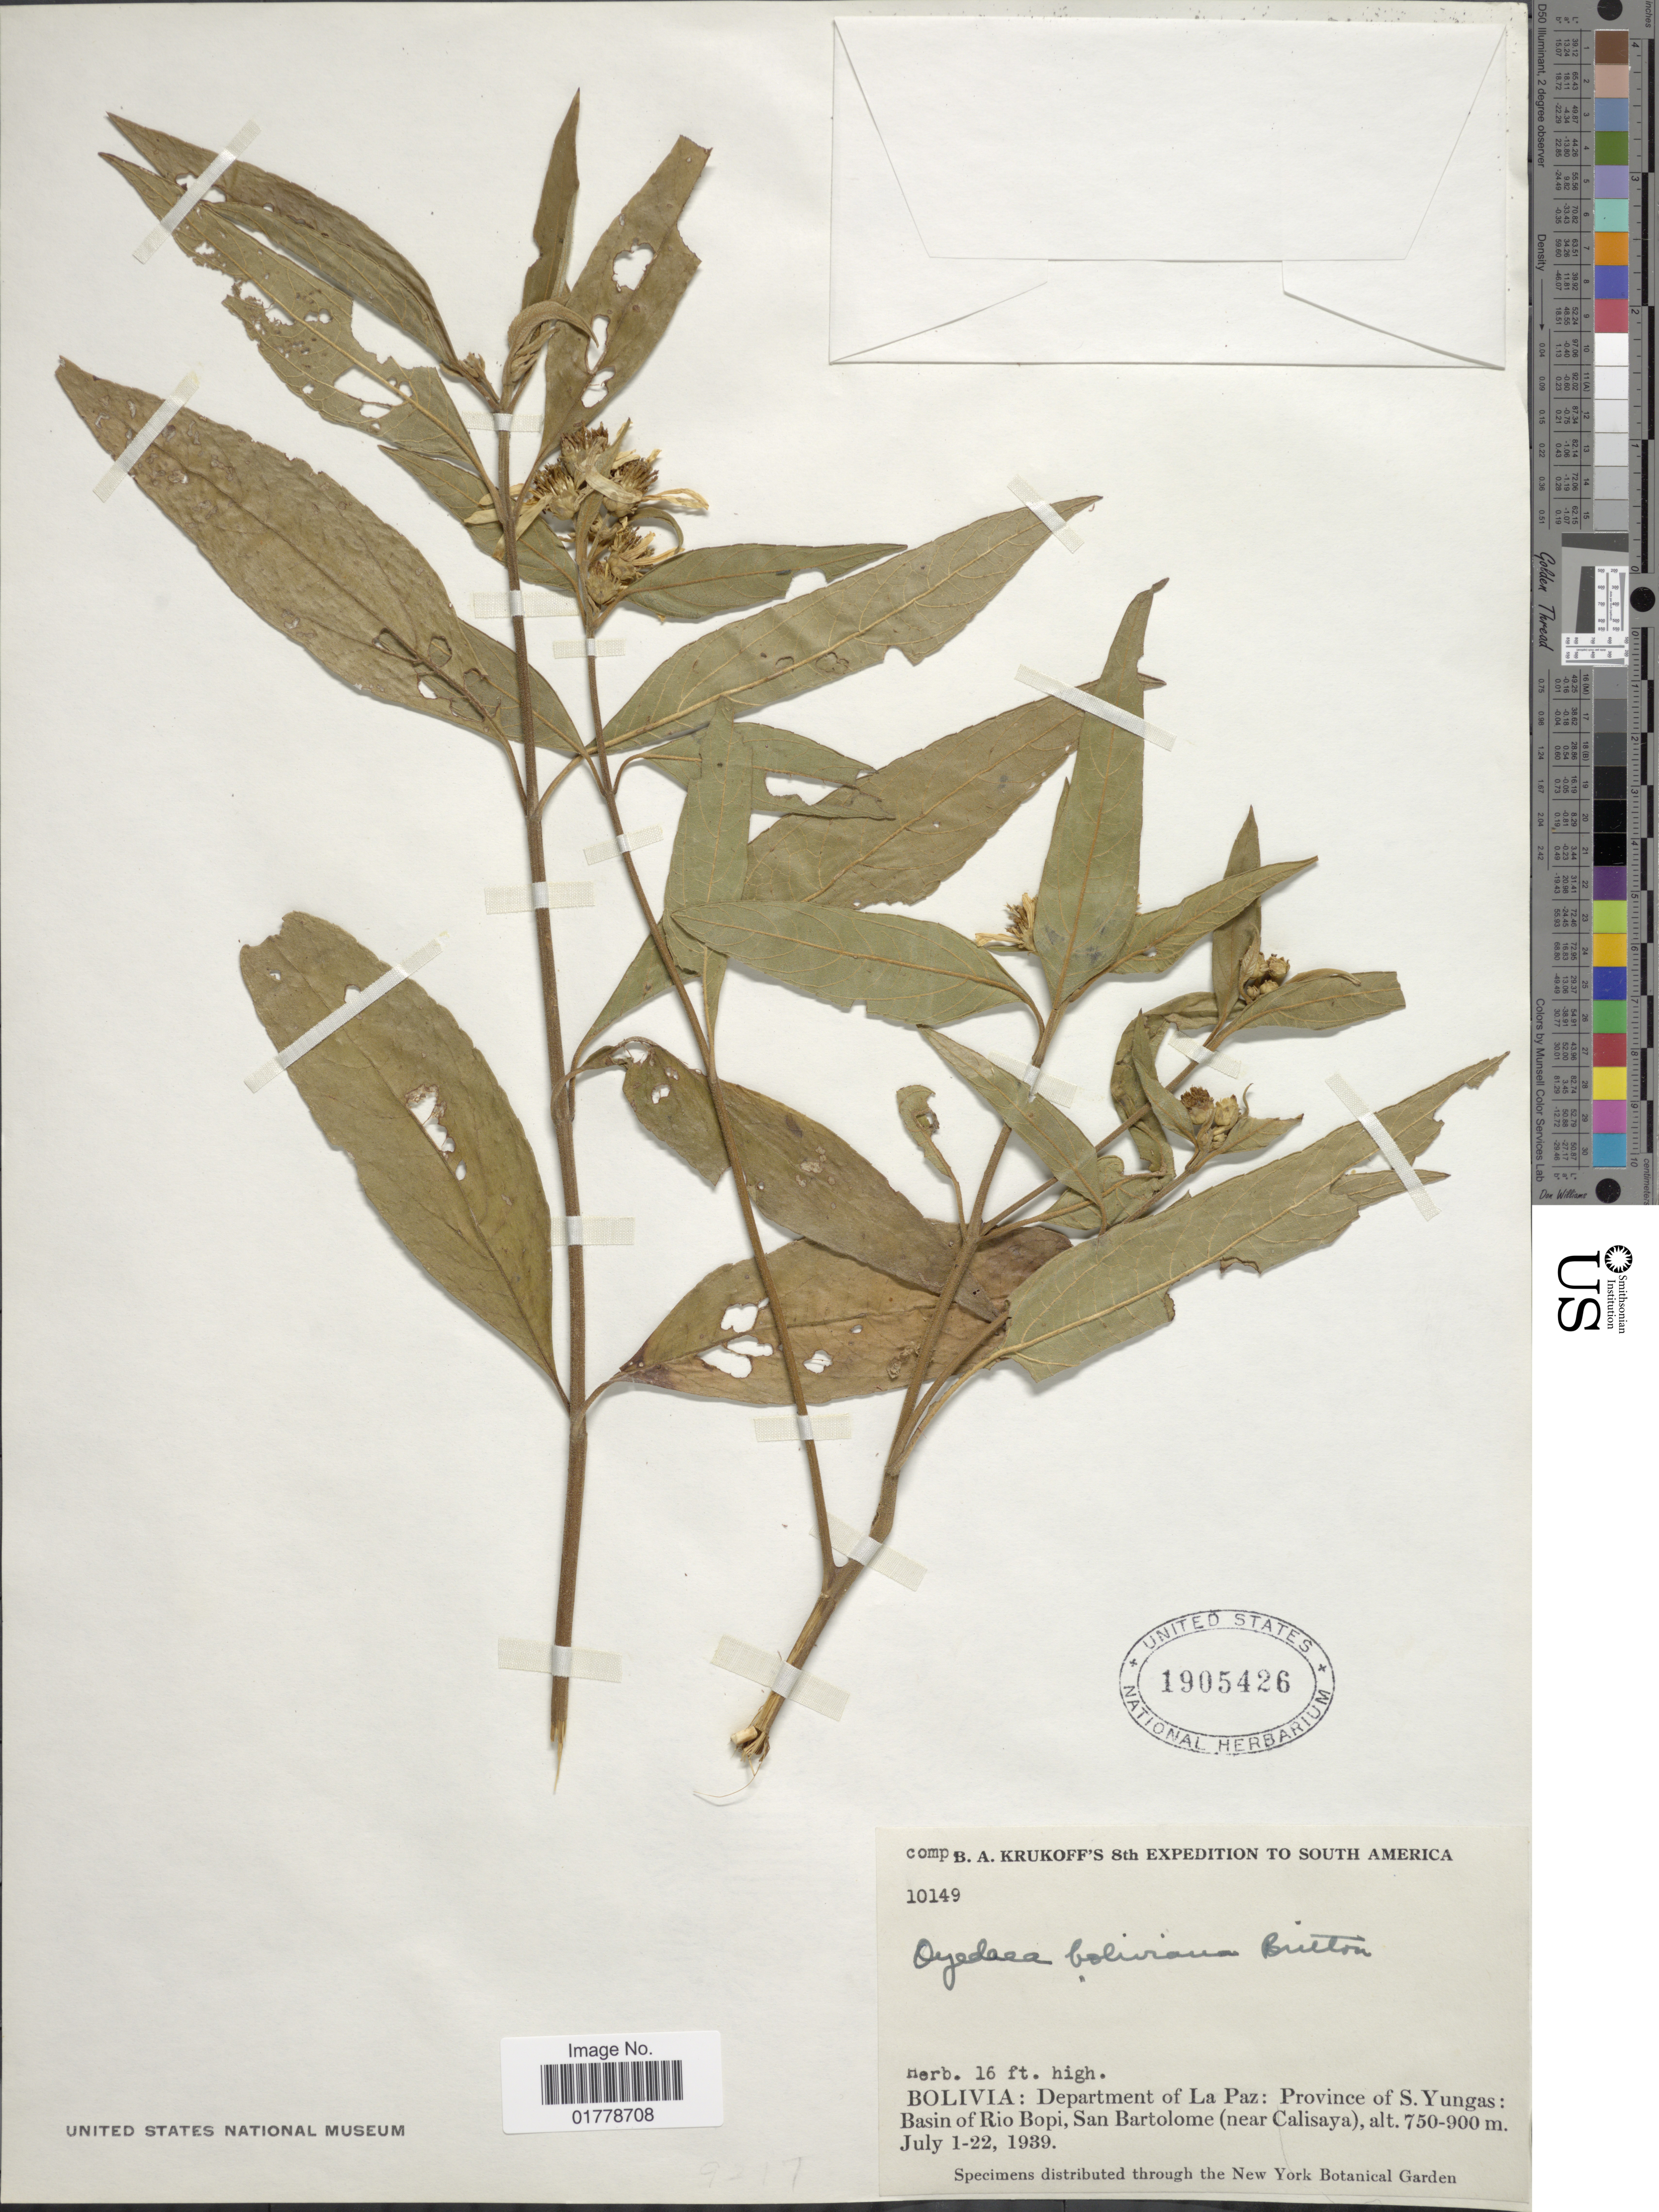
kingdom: Plantae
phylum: Tracheophyta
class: Magnoliopsida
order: Asterales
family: Asteraceae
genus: Oyedaea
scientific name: Oyedaea boliviana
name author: Britton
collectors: B. A. Krukoff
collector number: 10149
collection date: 1939-07-01/1939-07-22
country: Bolivia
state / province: La Paz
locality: Bolivia: Department of La Paz: Province of S. Yungas: Basin of Rio Bopi, San Bartolome (near Calisaya)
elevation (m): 750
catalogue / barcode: US 1905426